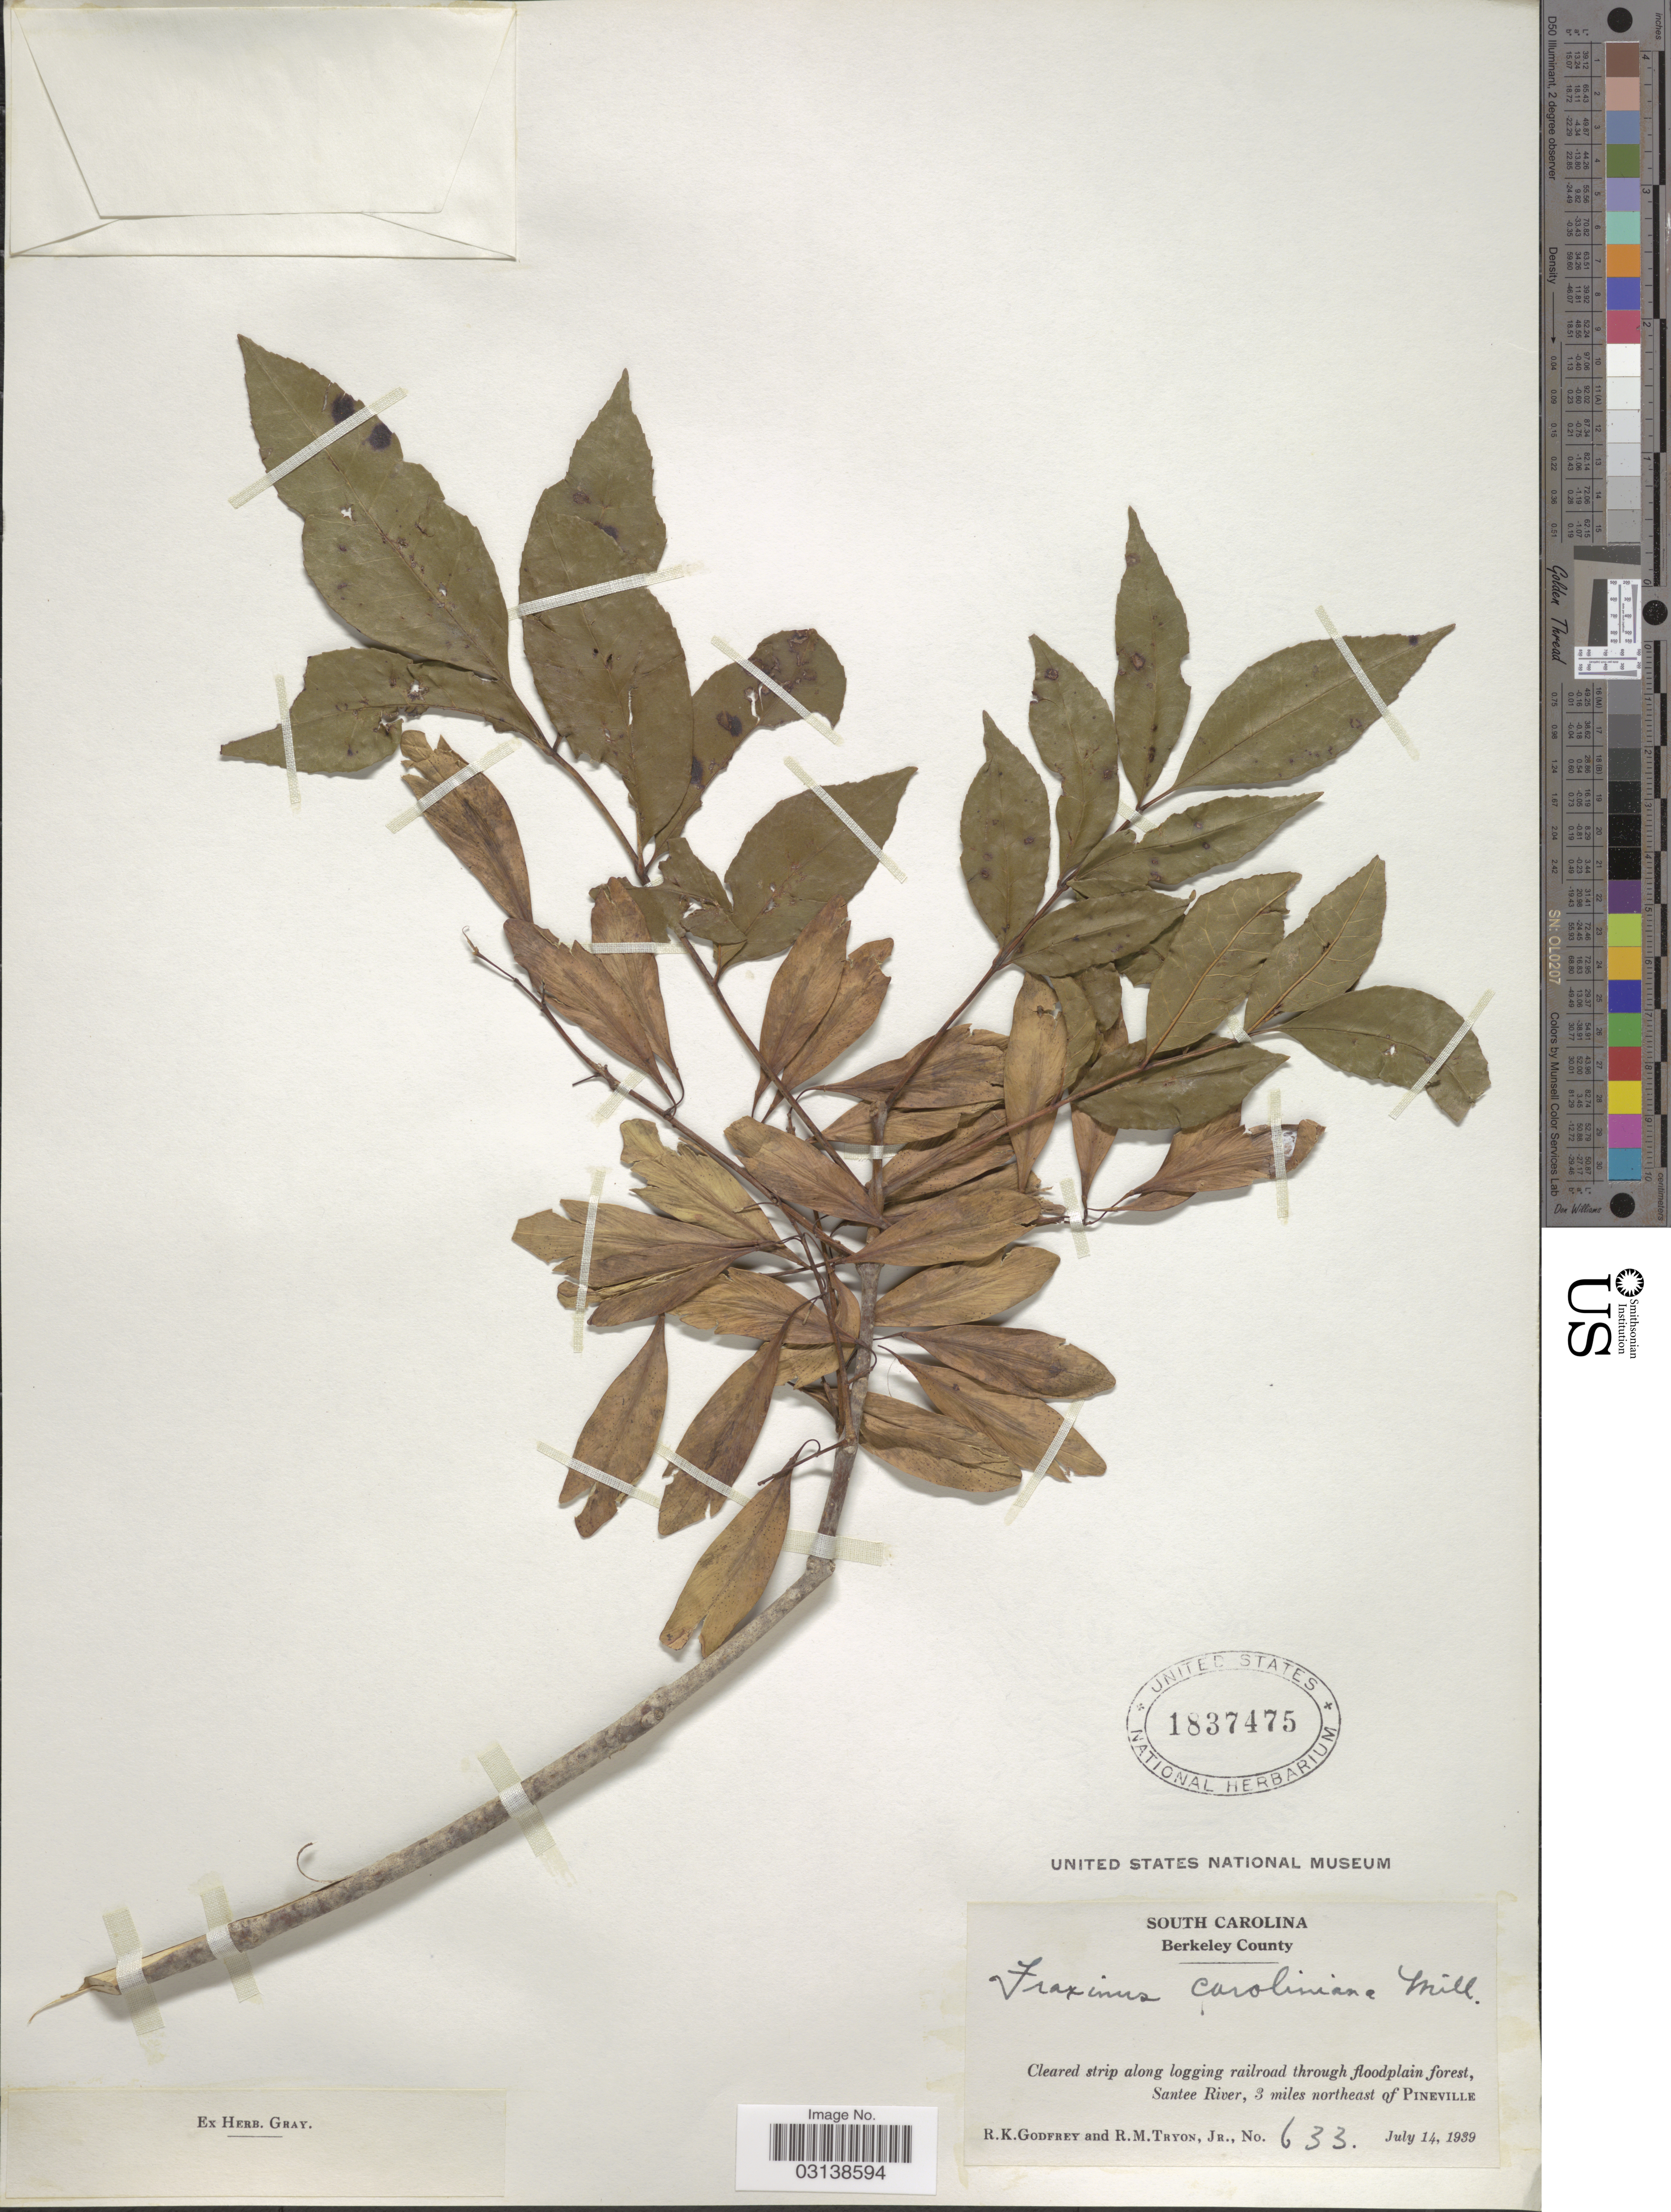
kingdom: Plantae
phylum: Tracheophyta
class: Magnoliopsida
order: Lamiales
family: Oleaceae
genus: Fraxinus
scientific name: Fraxinus caroliniana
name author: Mill.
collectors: R. K. Godfrey & R. Tryon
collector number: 633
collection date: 1939-07-14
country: United States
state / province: South Carolina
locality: Berkeley County. Cleared strip along logging railroad through floodplain forest, Santee River, 3 miles northeast of Pineville.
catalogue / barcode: US 1837475